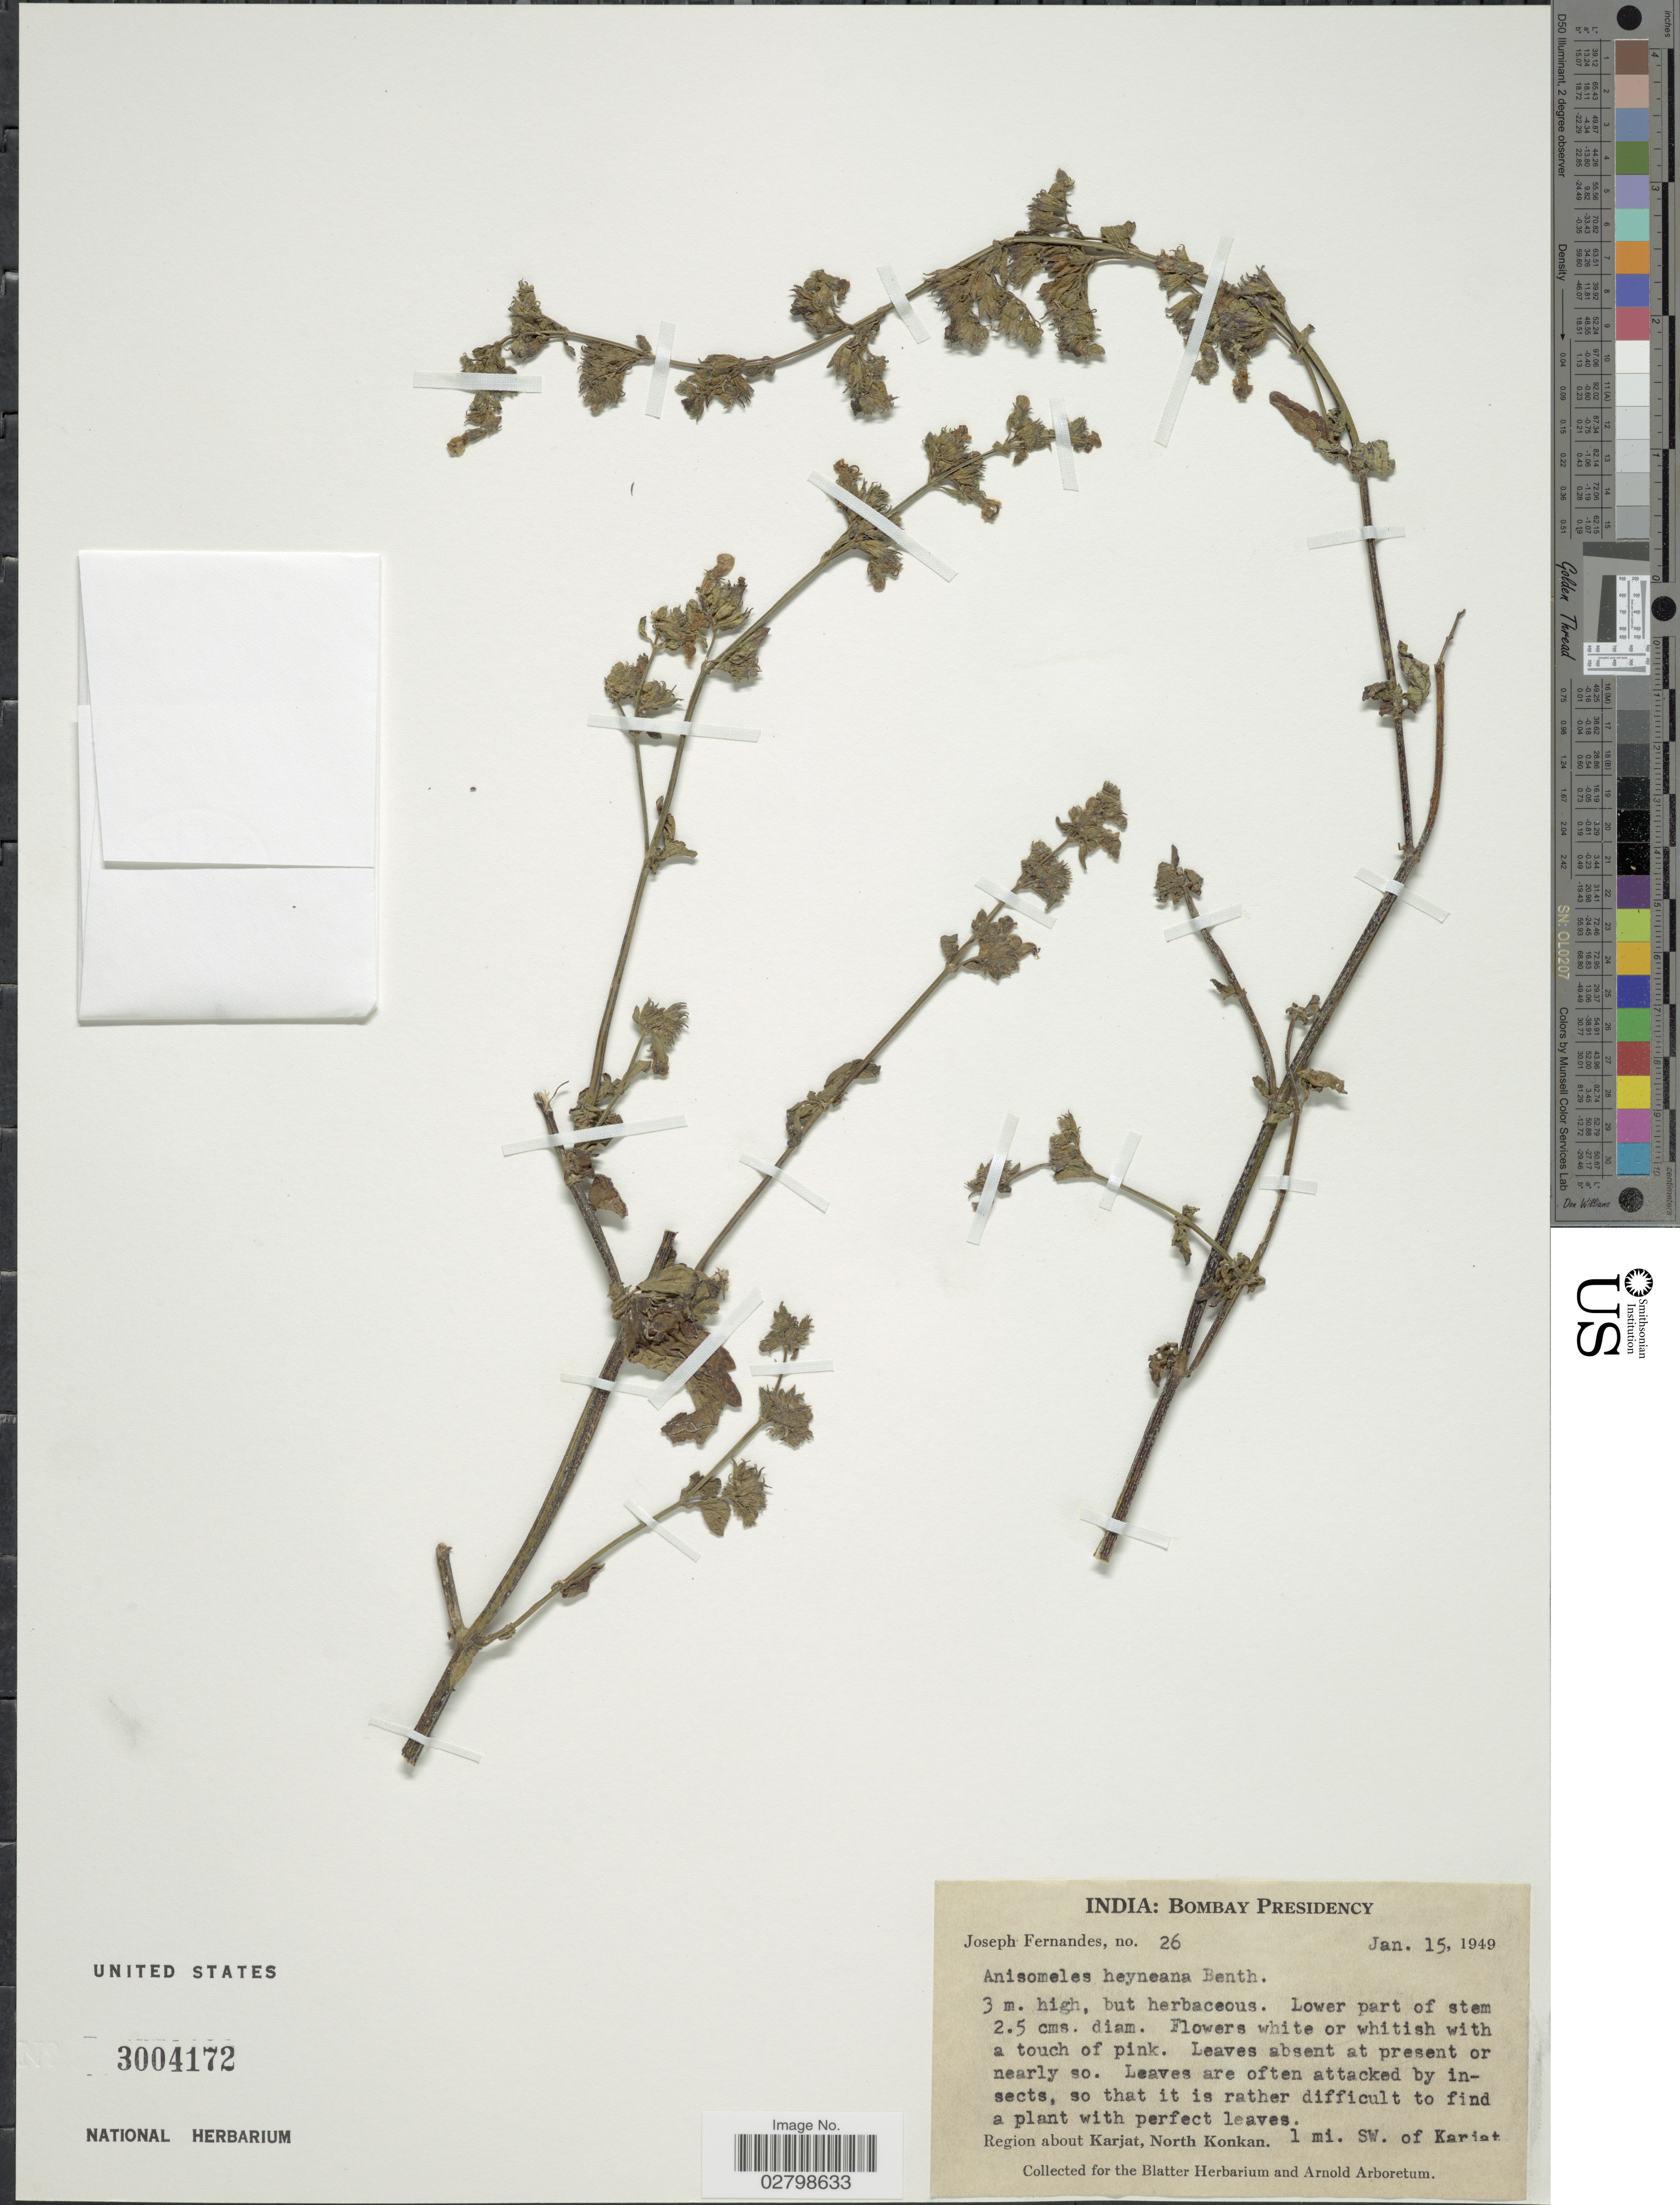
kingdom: Plantae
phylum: Tracheophyta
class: Magnoliopsida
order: Lamiales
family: Lamiaceae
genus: Anisomeles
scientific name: Anisomeles heyneana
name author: Benth.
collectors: J. Fernandes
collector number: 26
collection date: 1949-01-15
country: India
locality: Bombay Presidency. Region about Karjat, North Konkan. 1 mi. SW. of Karjat.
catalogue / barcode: US 3004172